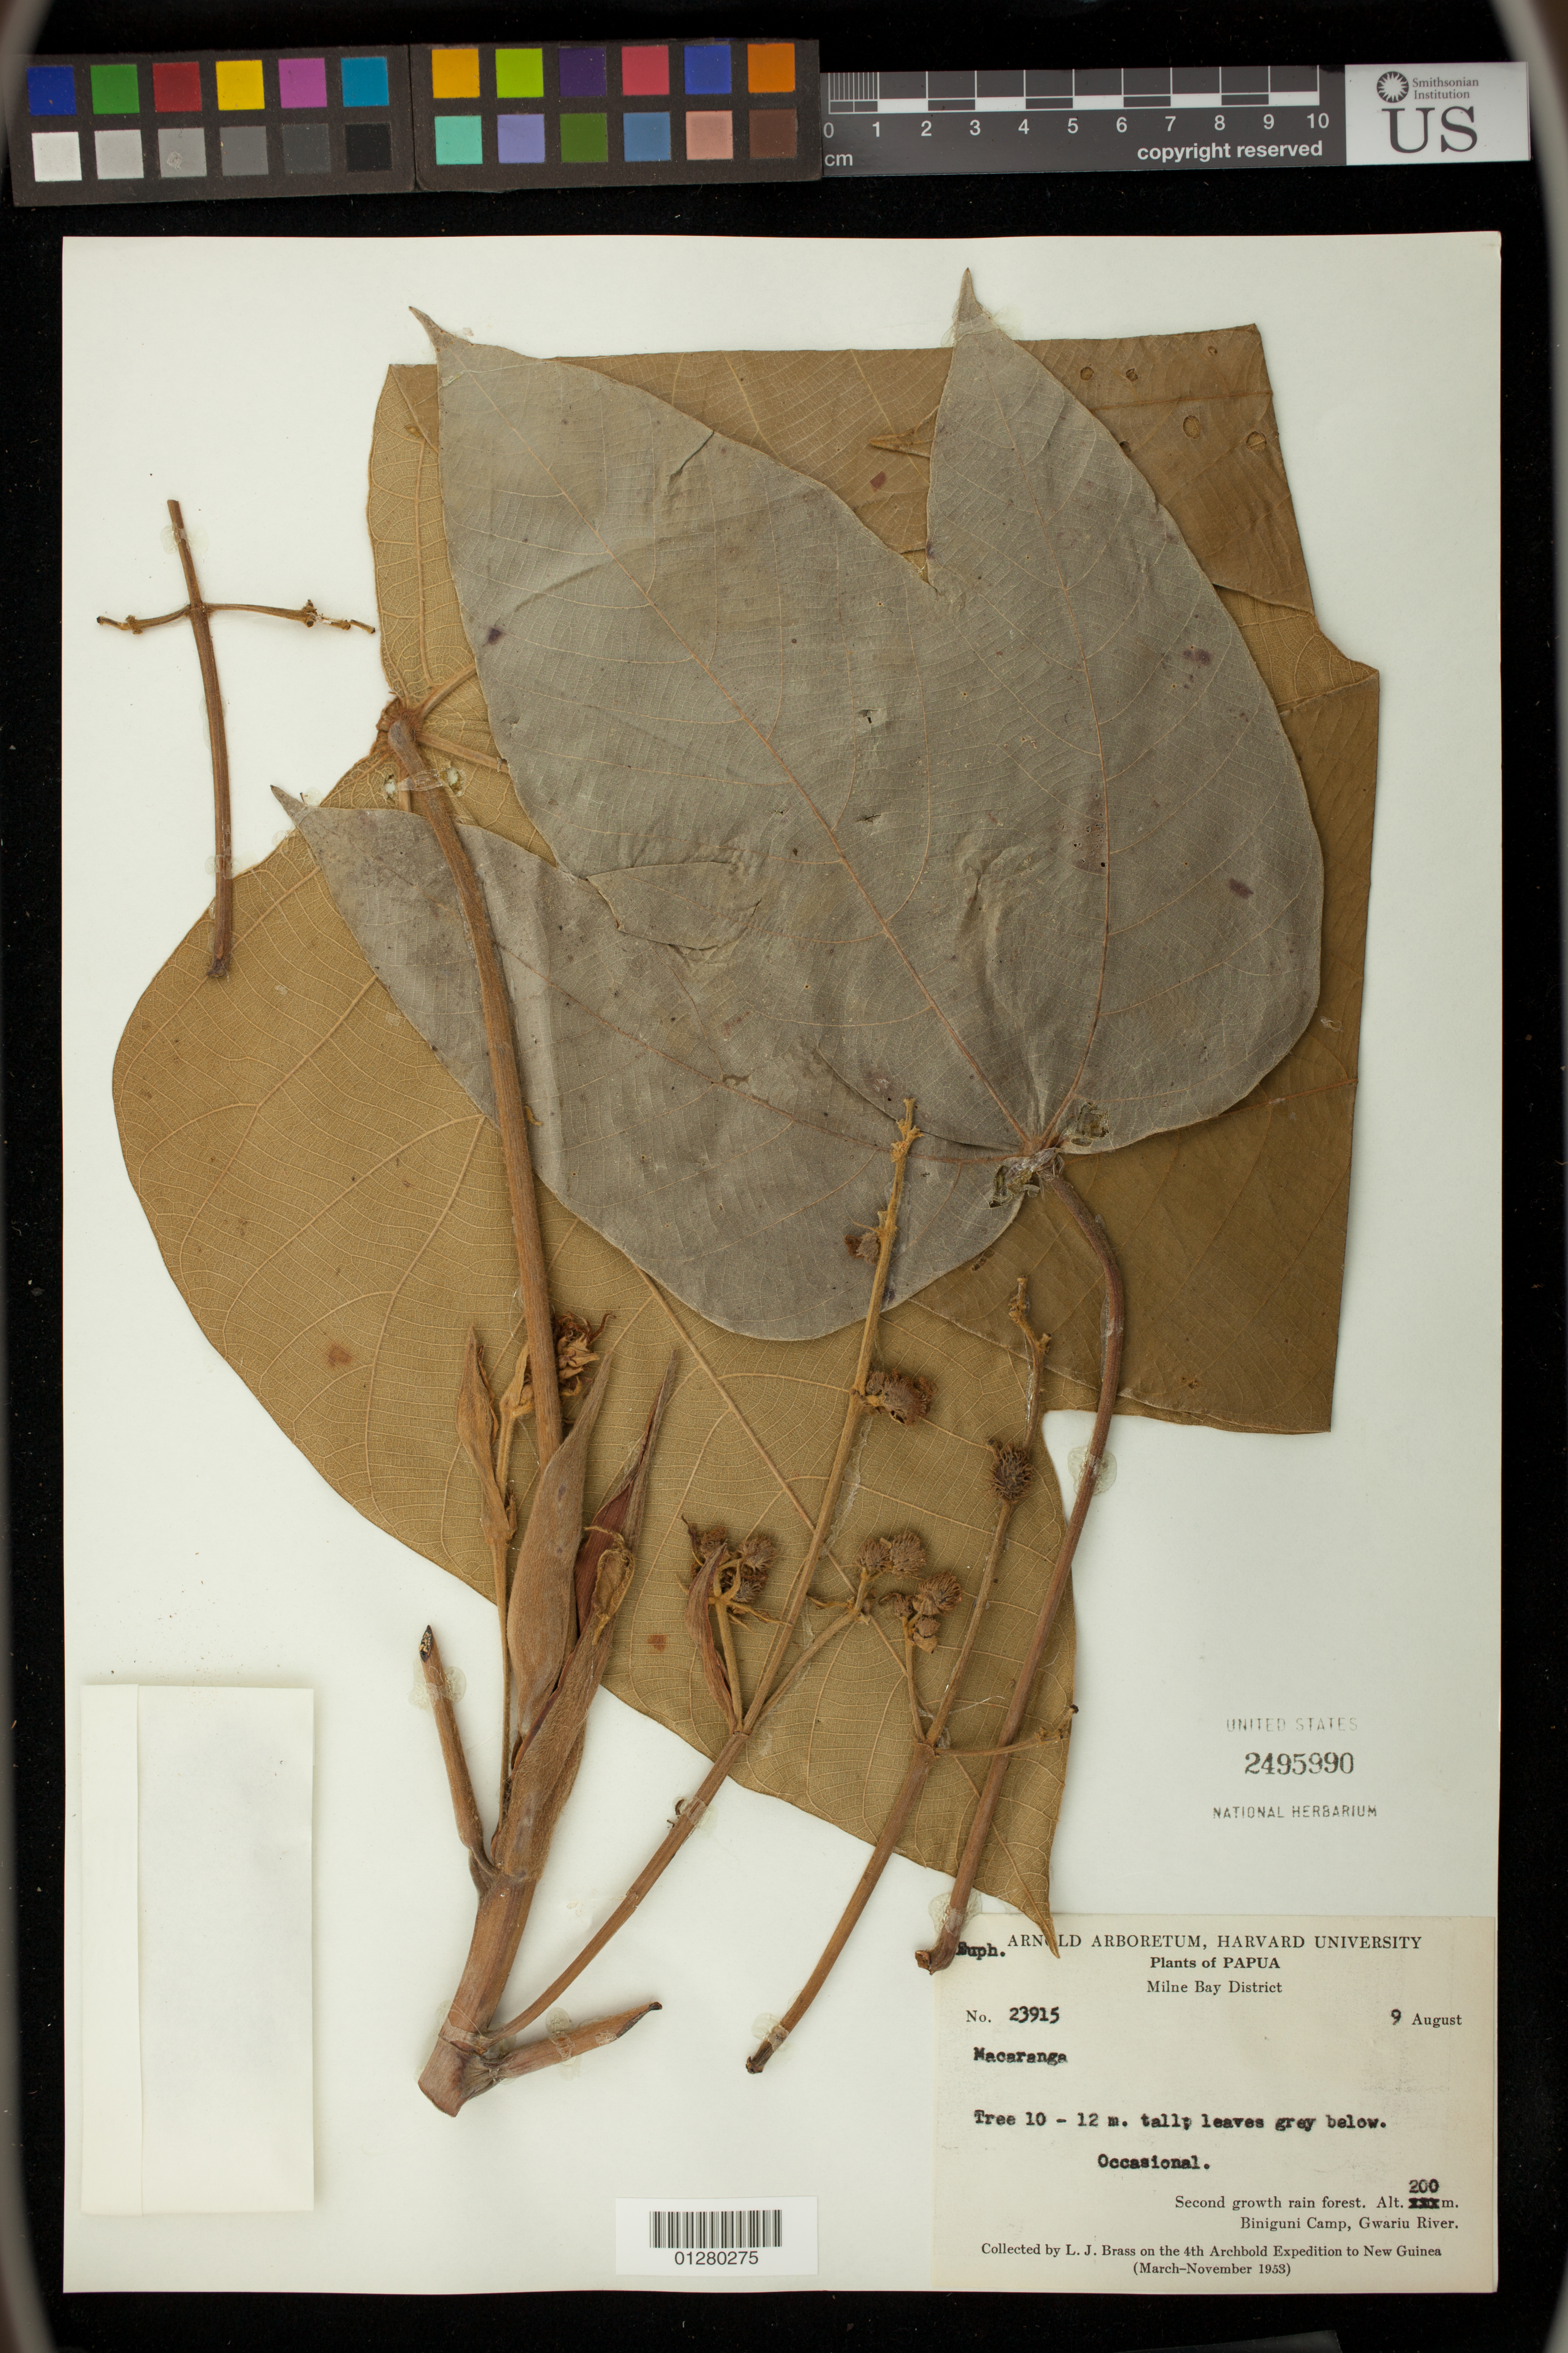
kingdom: Plantae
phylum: Tracheophyta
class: Magnoliopsida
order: Malpighiales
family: Euphorbiaceae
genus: Macaranga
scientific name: Macaranga sp.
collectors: L. J. Brass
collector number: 23915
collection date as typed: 09 Aug 1953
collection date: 1953-08-09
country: Papua New Guinea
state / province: Milne Bay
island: New Guinea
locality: Biniguni Camp, Gwariu River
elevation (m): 200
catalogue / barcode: US 2495990